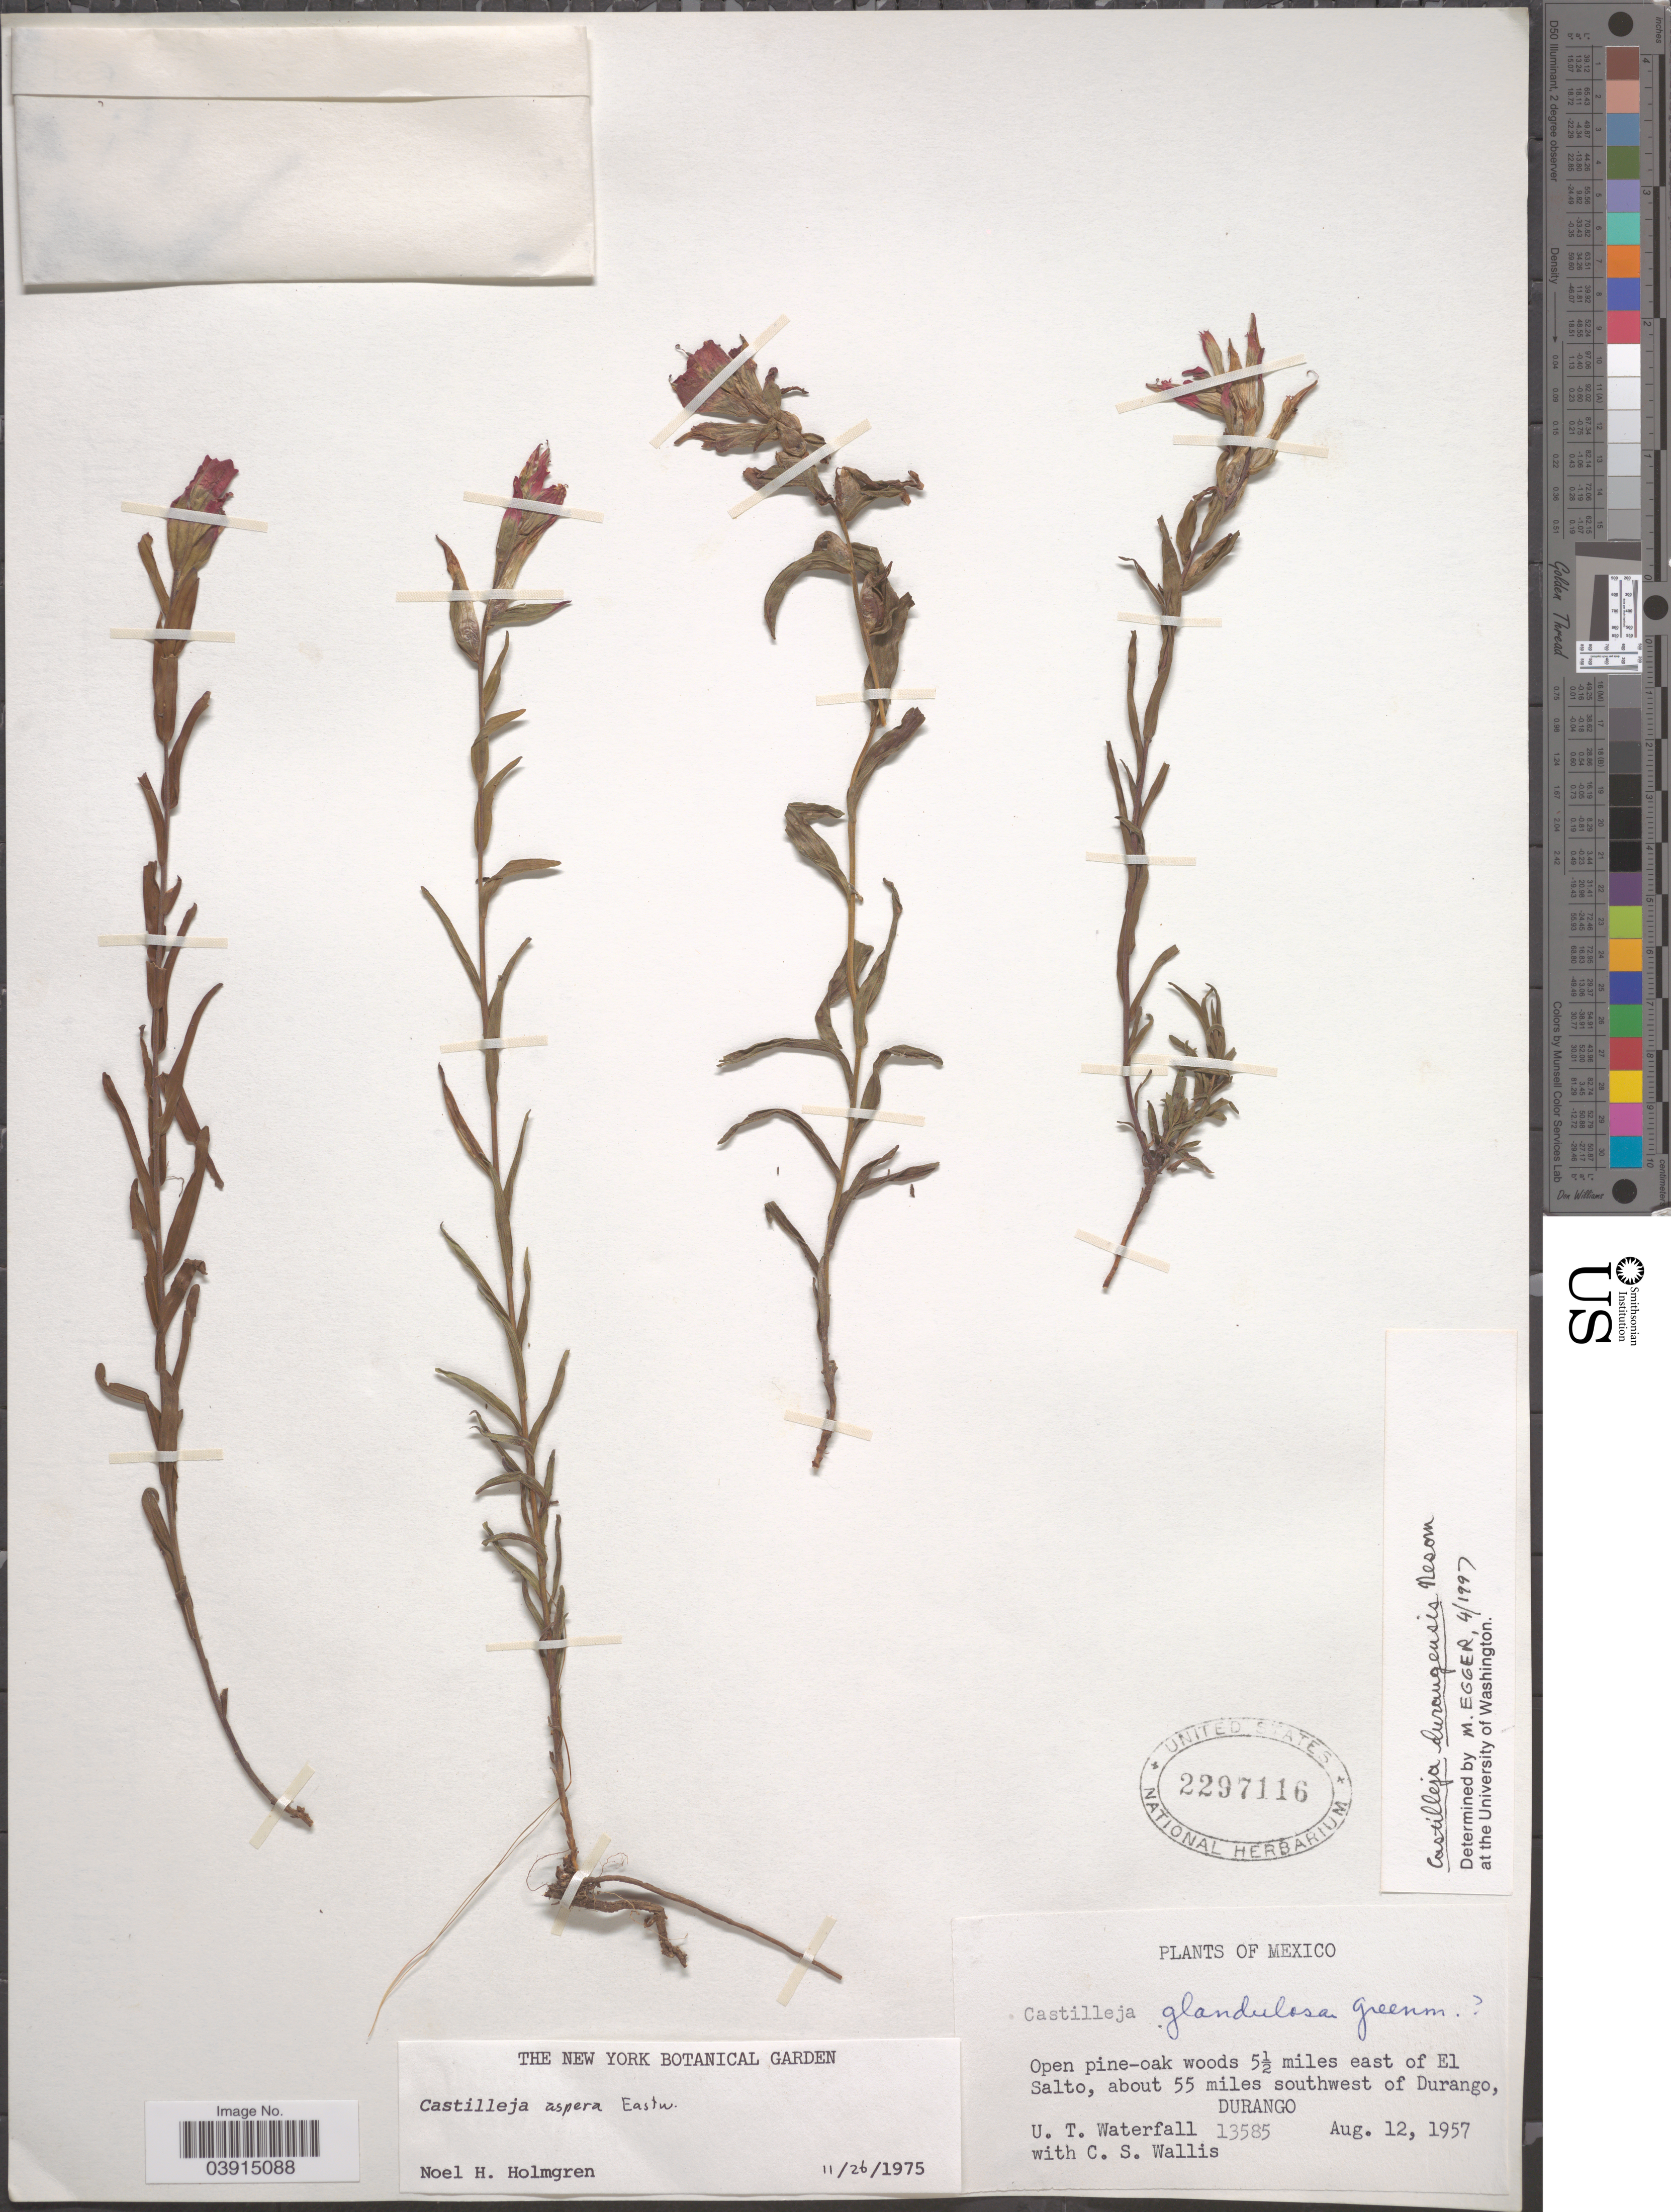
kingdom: Plantae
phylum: Tracheophyta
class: Magnoliopsida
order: Lamiales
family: Orobanchaceae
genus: Castilleja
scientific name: Castilleja durangensis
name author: G.L. Nesom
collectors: U. T. Waterfall & C. S. Wallis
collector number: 13585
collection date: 1957-08-12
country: Mexico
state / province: Durango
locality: Open pine-oak woods 5½ miles east of El Salto, about 55 miles southwest of Durango.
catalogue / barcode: US 2297116